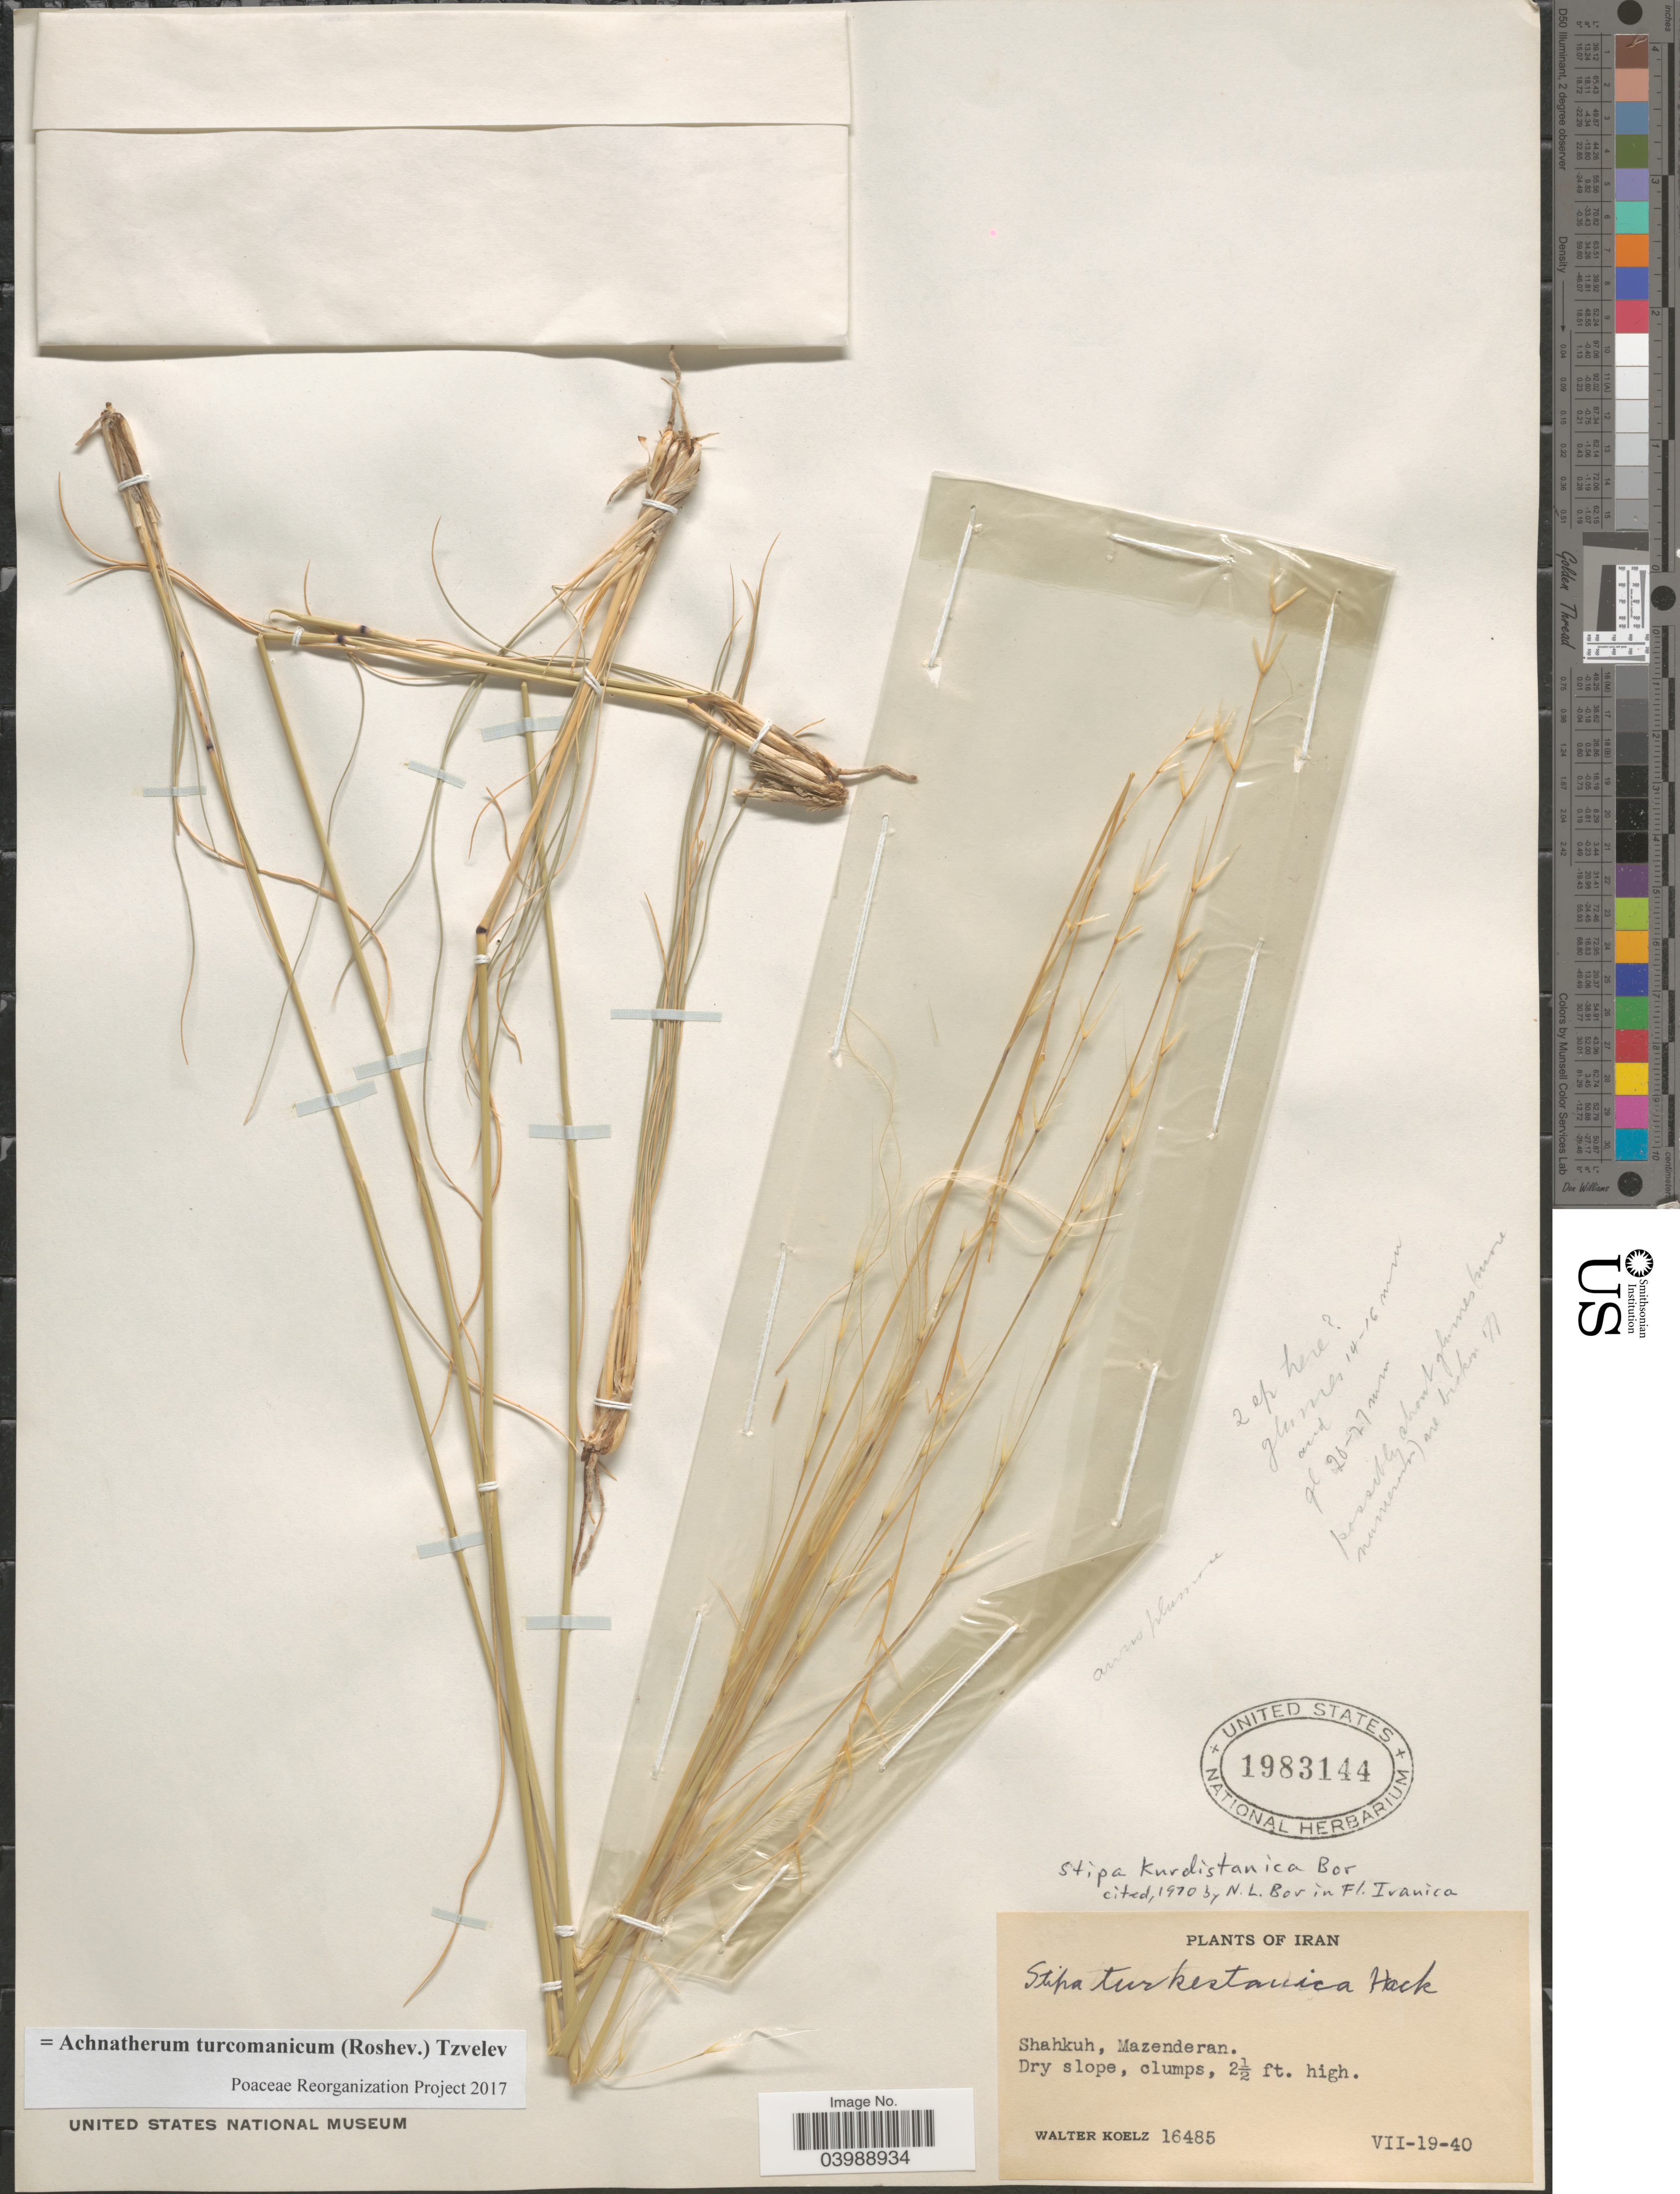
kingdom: Plantae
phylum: Tracheophyta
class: Liliopsida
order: Poales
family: Poaceae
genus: Achnatherum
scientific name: Achnatherum turcomanicum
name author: (Roshev.) Tzvelev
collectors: W. N. Koelz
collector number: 16485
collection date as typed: Transcribed d/m/y: 19/7/40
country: Iran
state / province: Mazandaran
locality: Shahkuh, Mazenderan.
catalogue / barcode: US 1983144